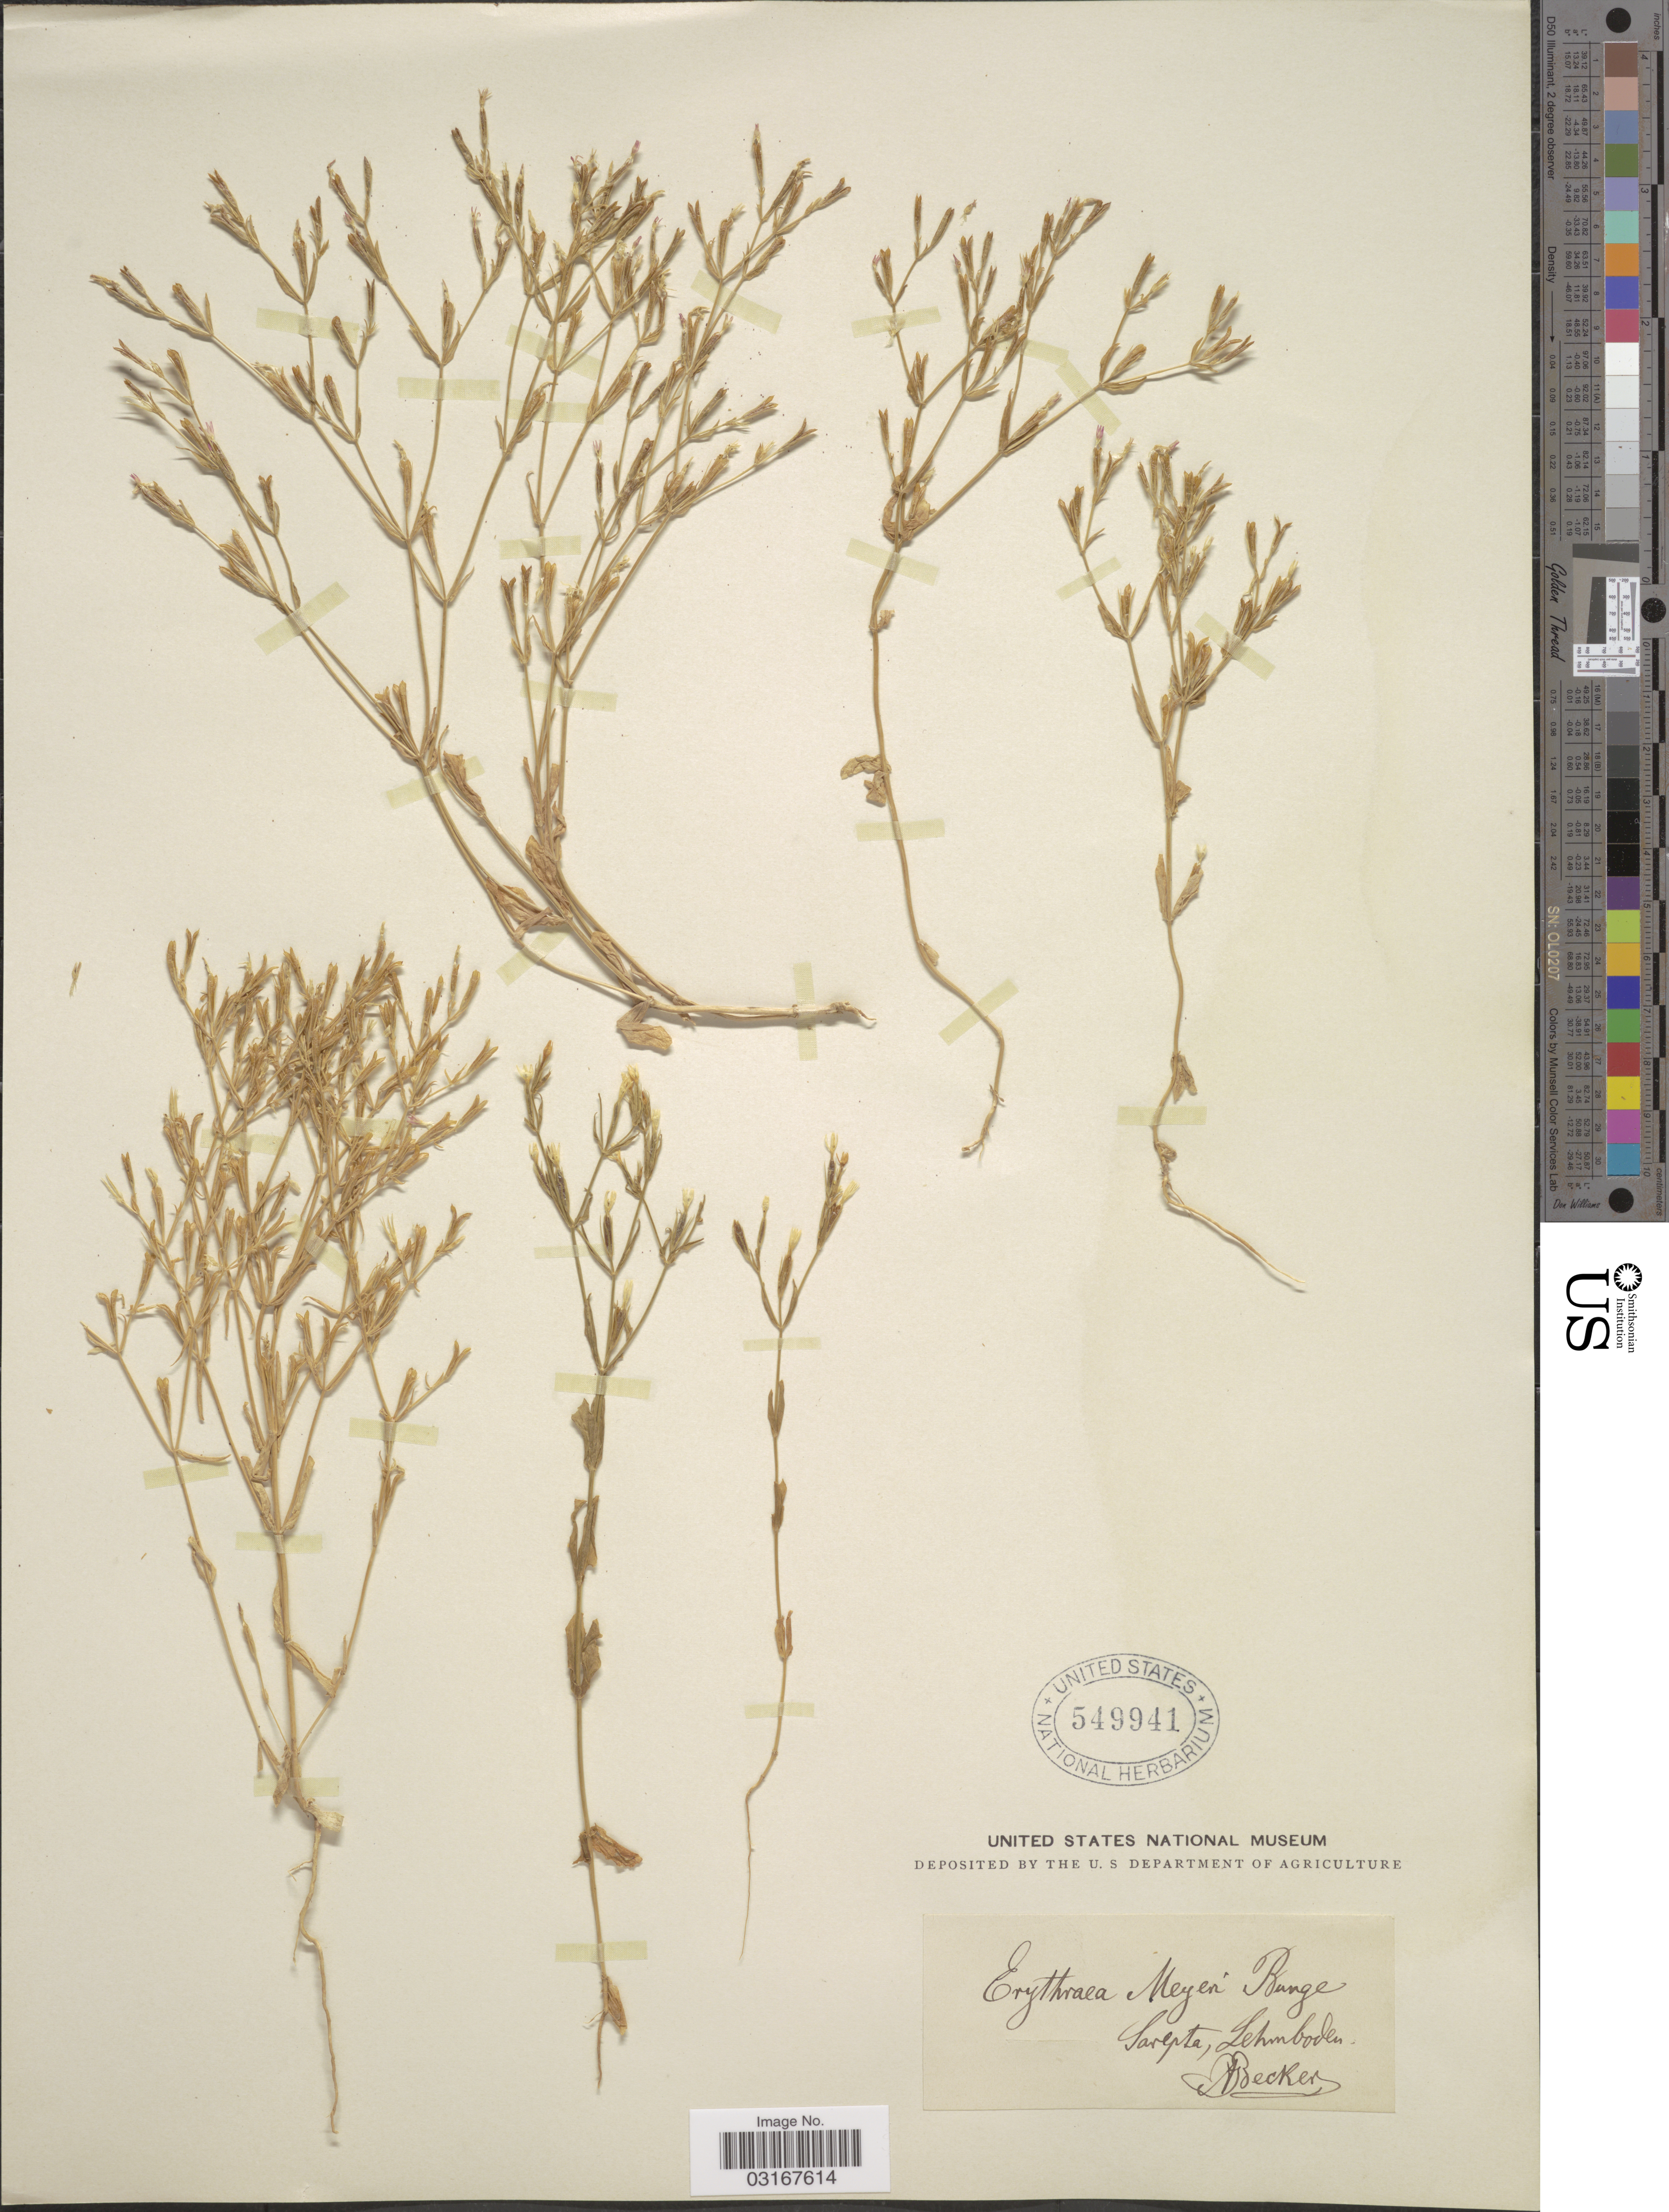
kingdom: Plantae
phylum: Tracheophyta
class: Magnoliopsida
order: Gentianales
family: Gentianaceae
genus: Centaurium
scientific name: Centaurium meyeri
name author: (Bunge) Druce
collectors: A. Becker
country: Russian Federation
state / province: Volgograd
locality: Sarepta, Lehmboden.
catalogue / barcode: US 549941